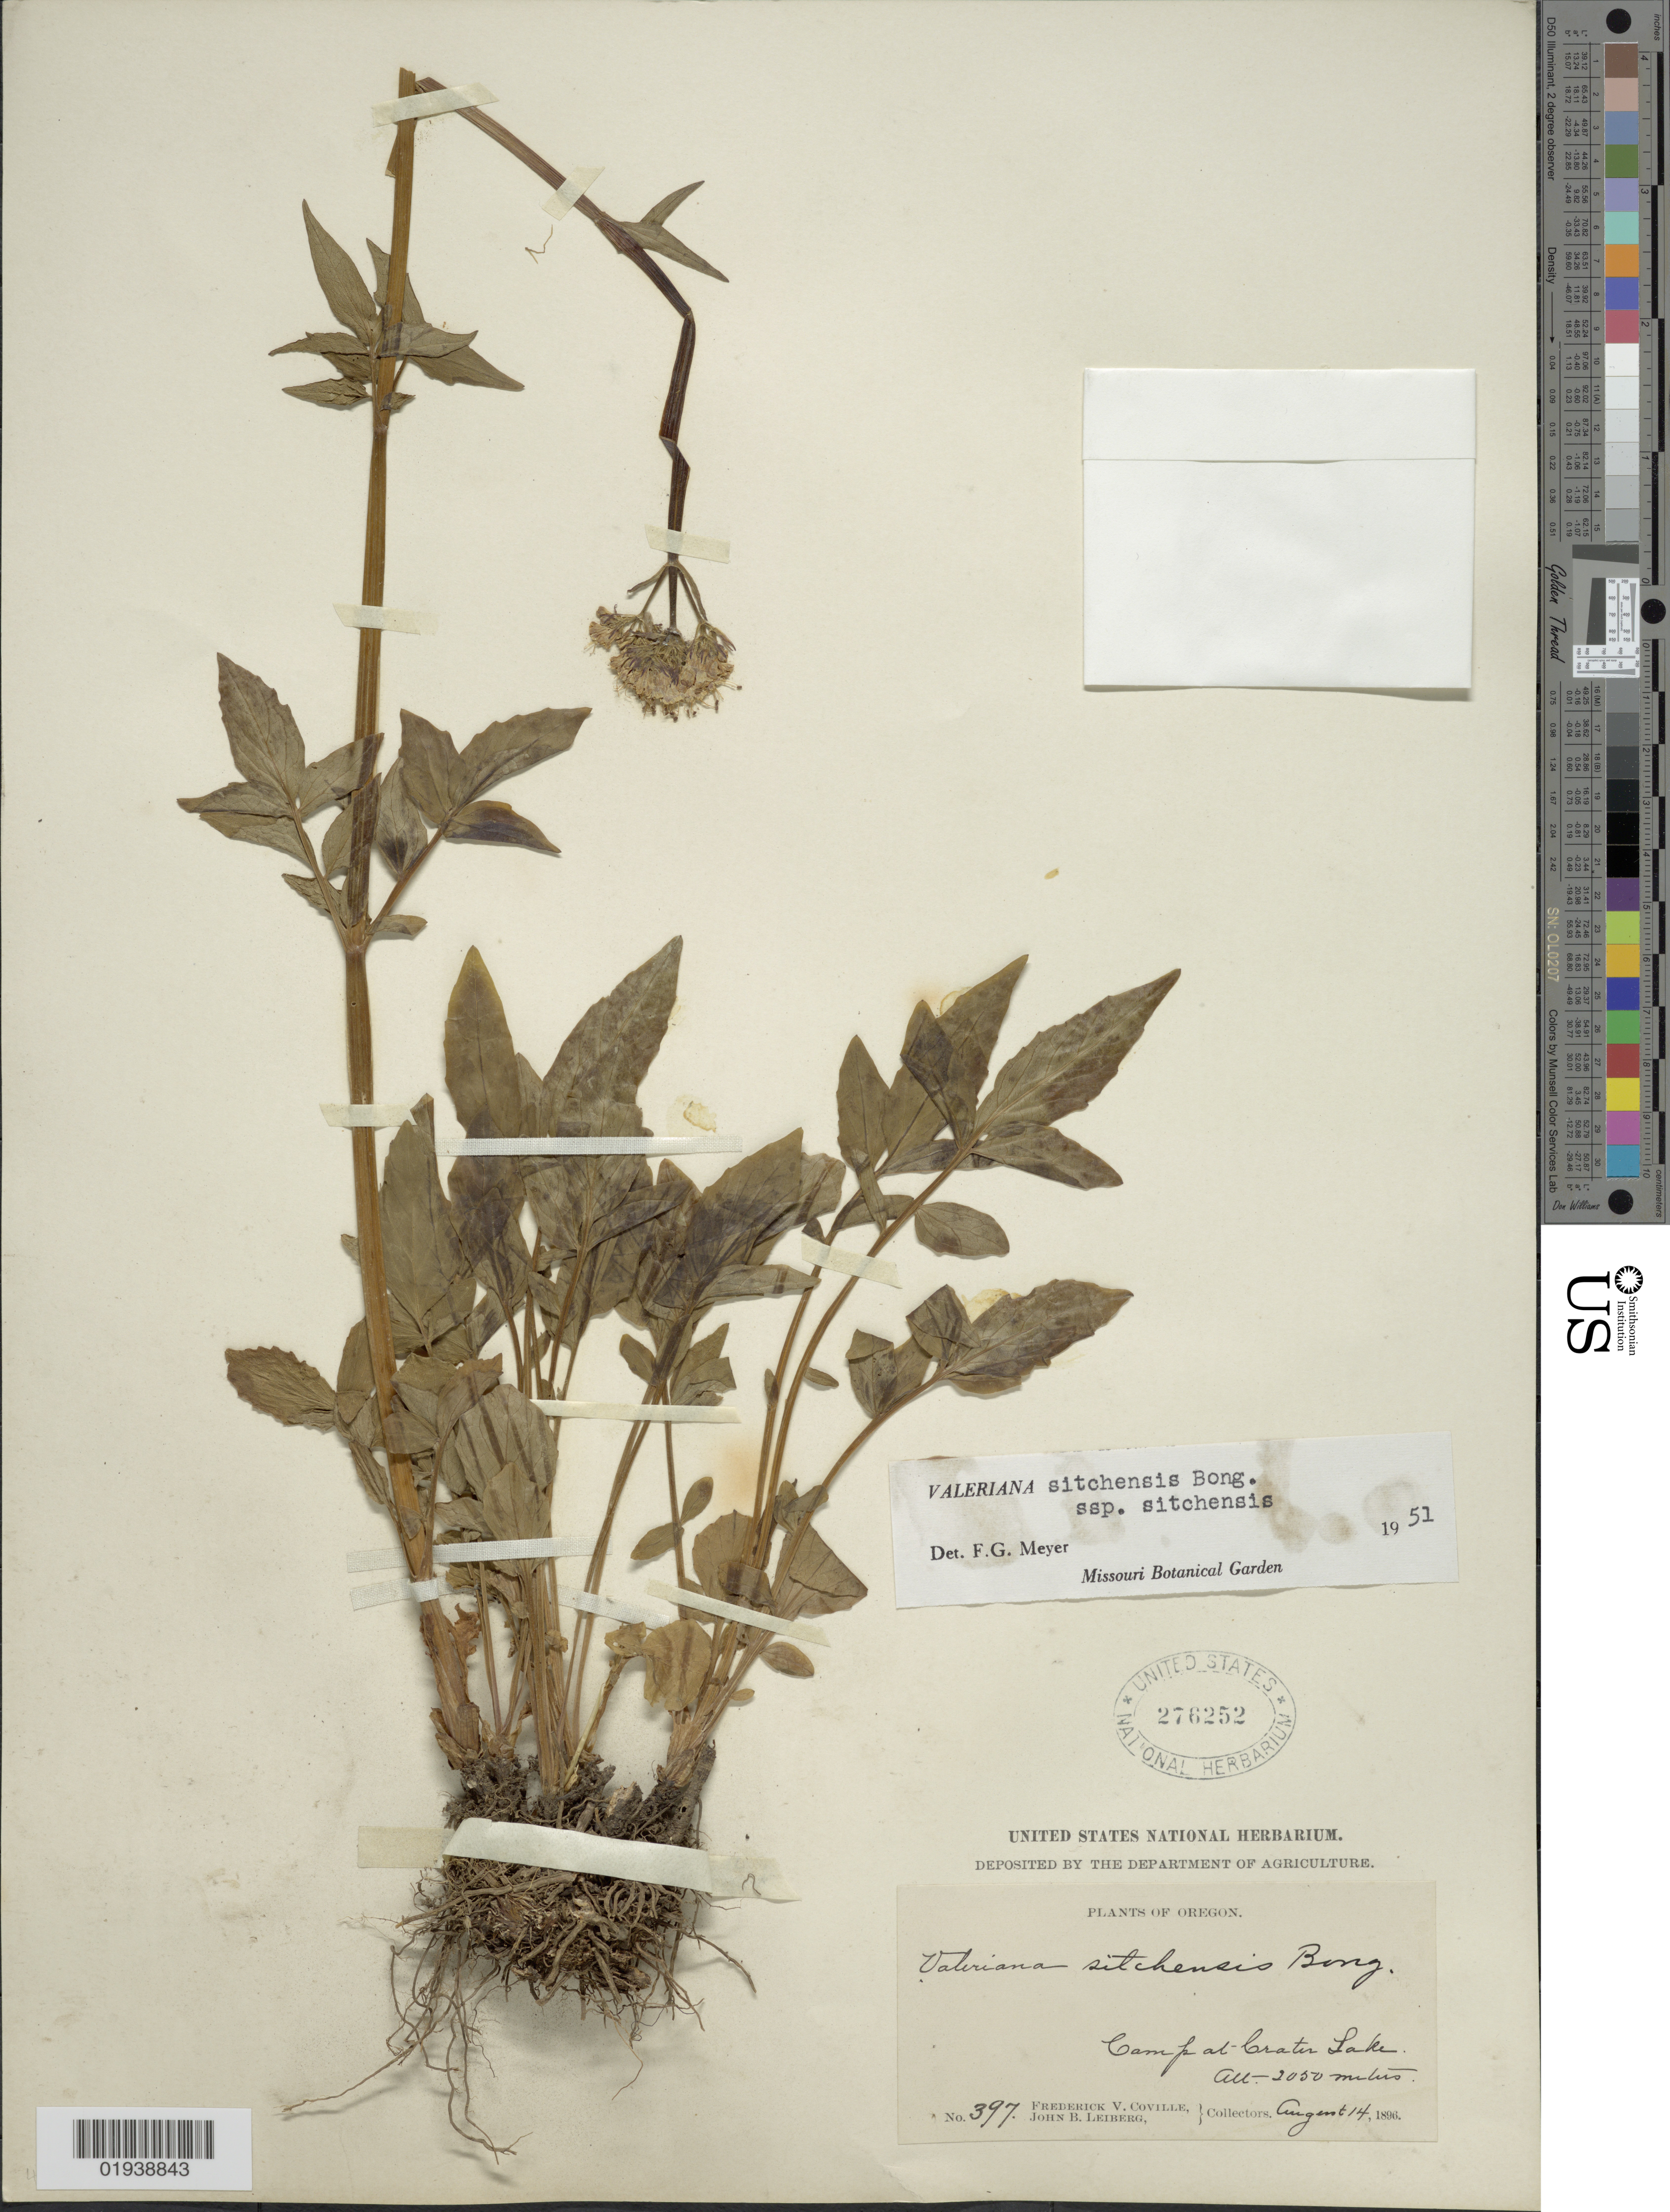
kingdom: Plantae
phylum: Tracheophyta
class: Magnoliopsida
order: Dipsacales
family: Caprifoliaceae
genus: Valeriana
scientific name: Valeriana sitchensis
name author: Bong.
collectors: F. V. Coville & J. B. Leiberg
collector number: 397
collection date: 1896-08-14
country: United States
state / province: Oregon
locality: Camp at Crater Lake.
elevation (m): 2050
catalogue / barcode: US 276252